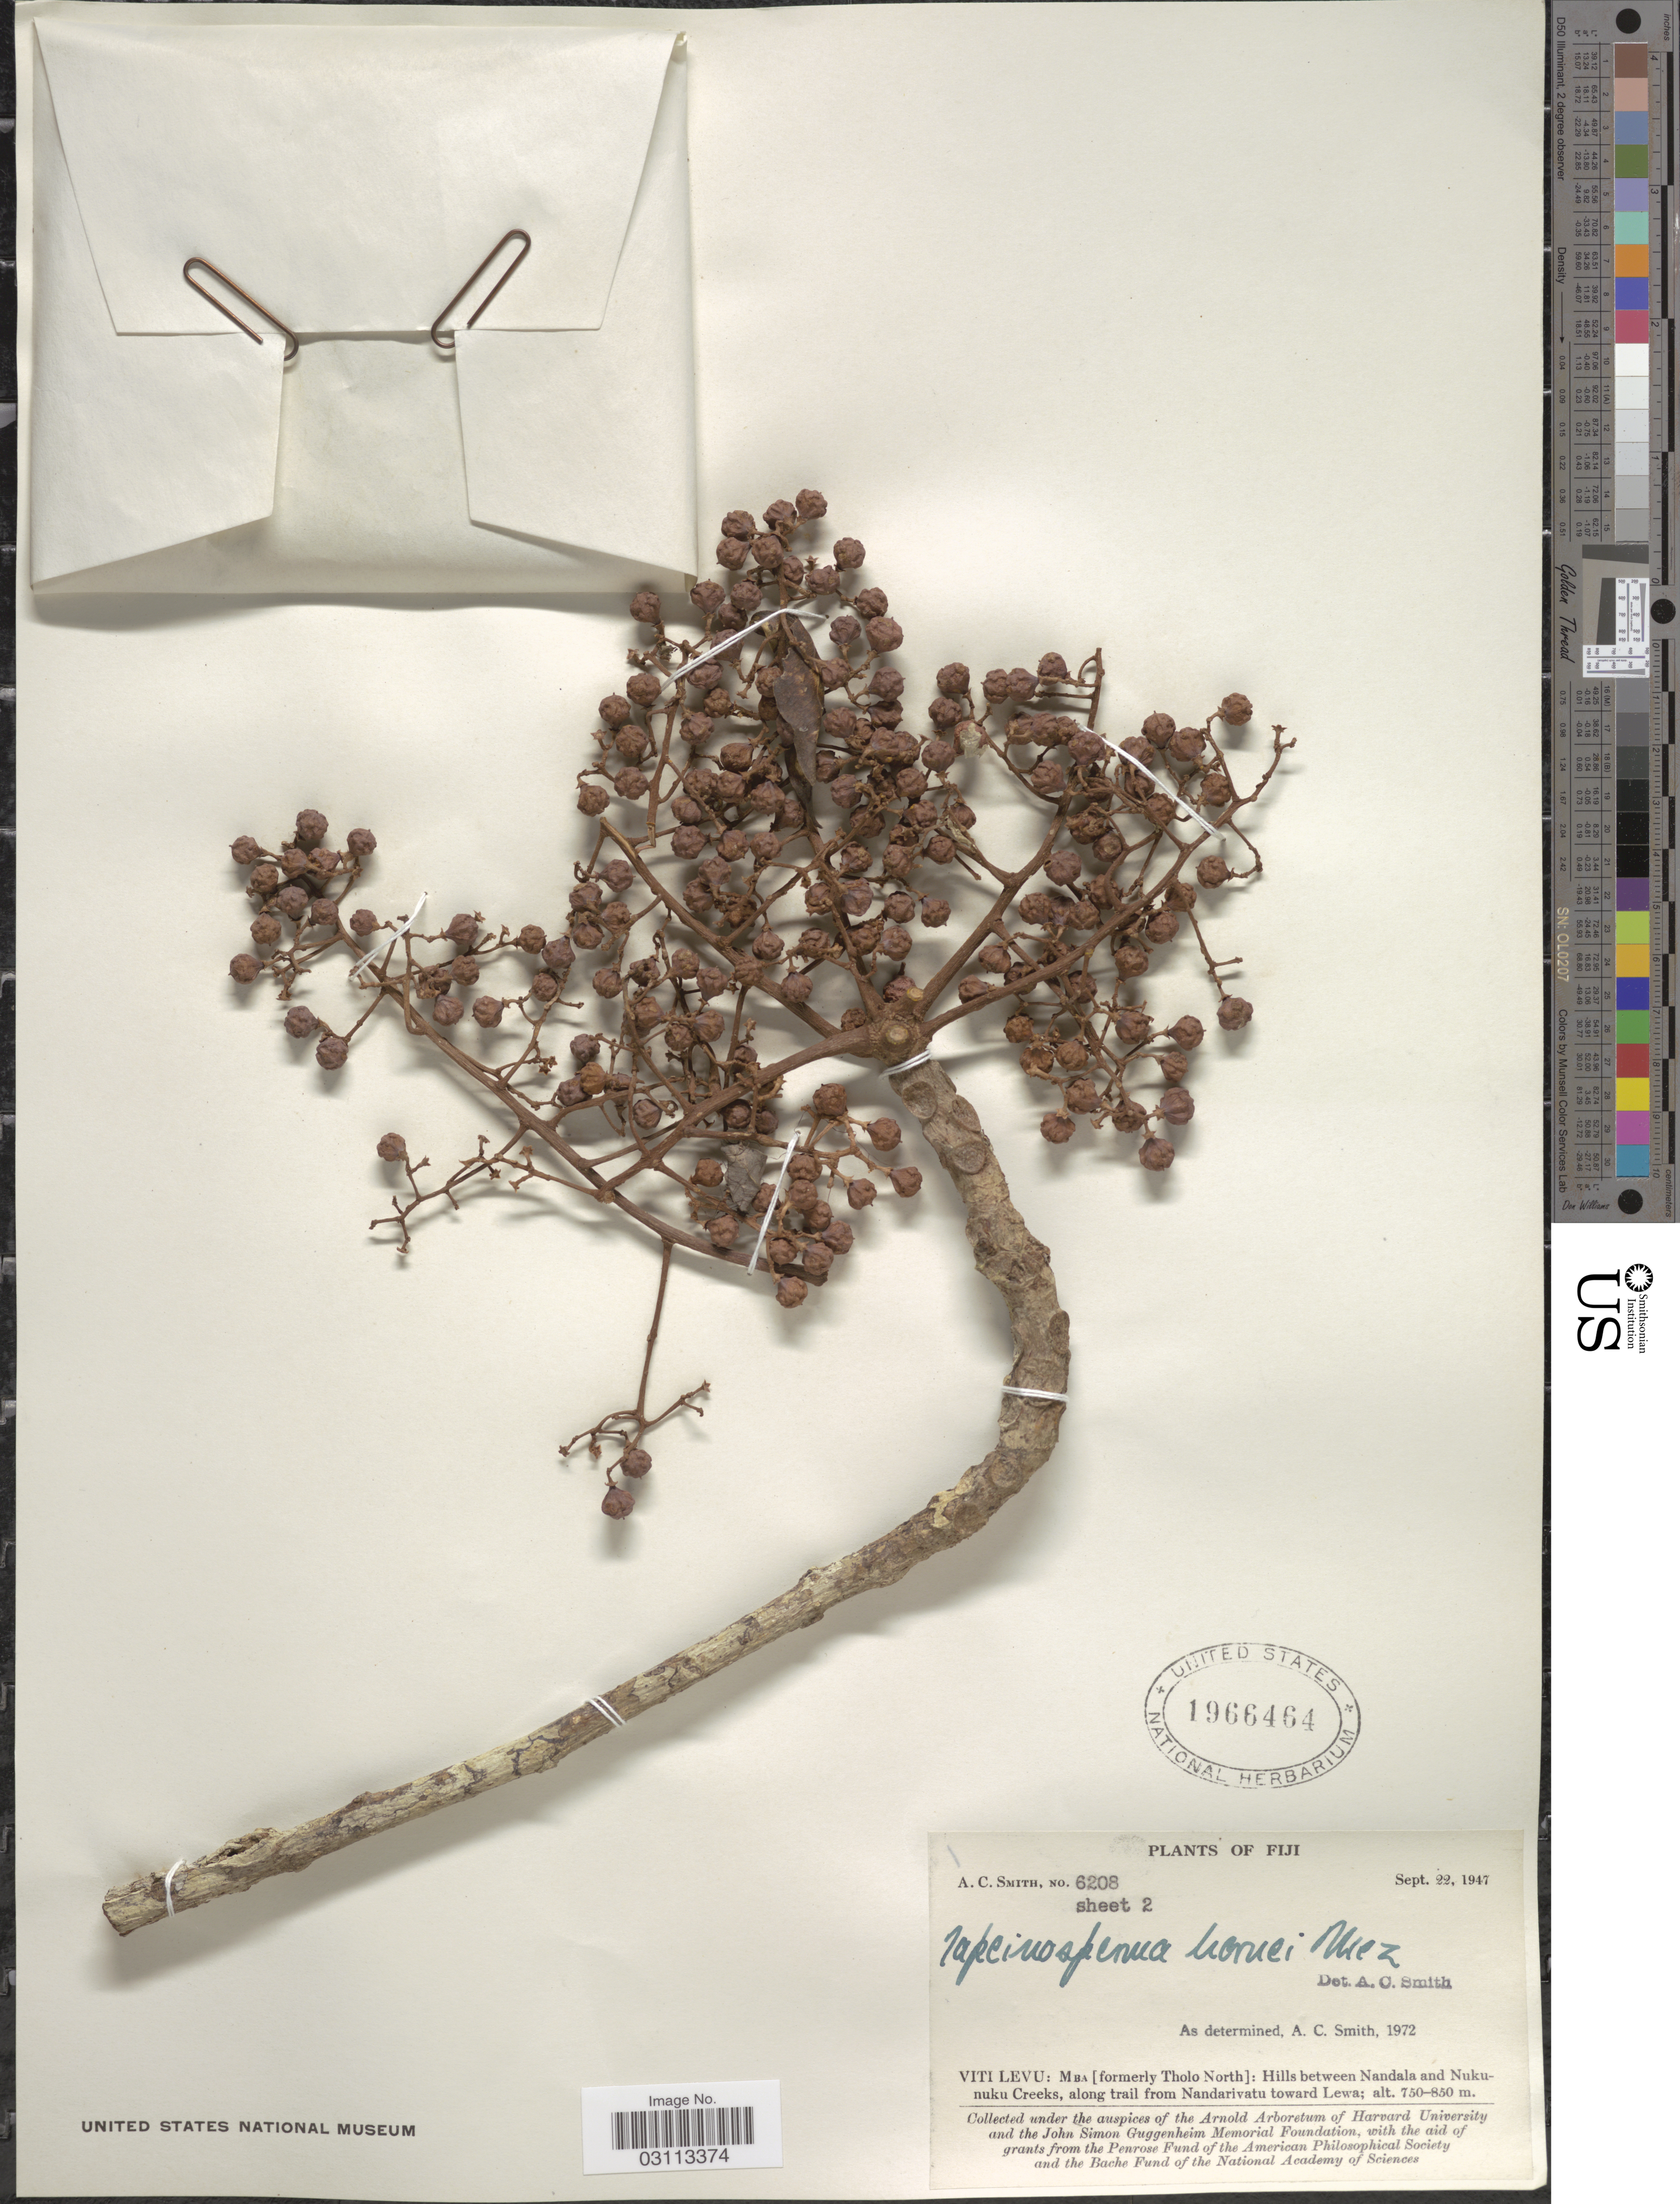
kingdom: Plantae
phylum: Tracheophyta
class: Magnoliopsida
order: Ericales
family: Primulaceae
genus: Tapeinosperma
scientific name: Tapeinosperma hornei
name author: Mez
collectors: A. C. Smith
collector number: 6208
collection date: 1947-09-22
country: Fiji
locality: Viti Levu: Mba [formerly Tholo North]: Hills between Nandala and Nukunuku Creeks, along trail from Nandarivatu towards Lewa.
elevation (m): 750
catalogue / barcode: US 1966464